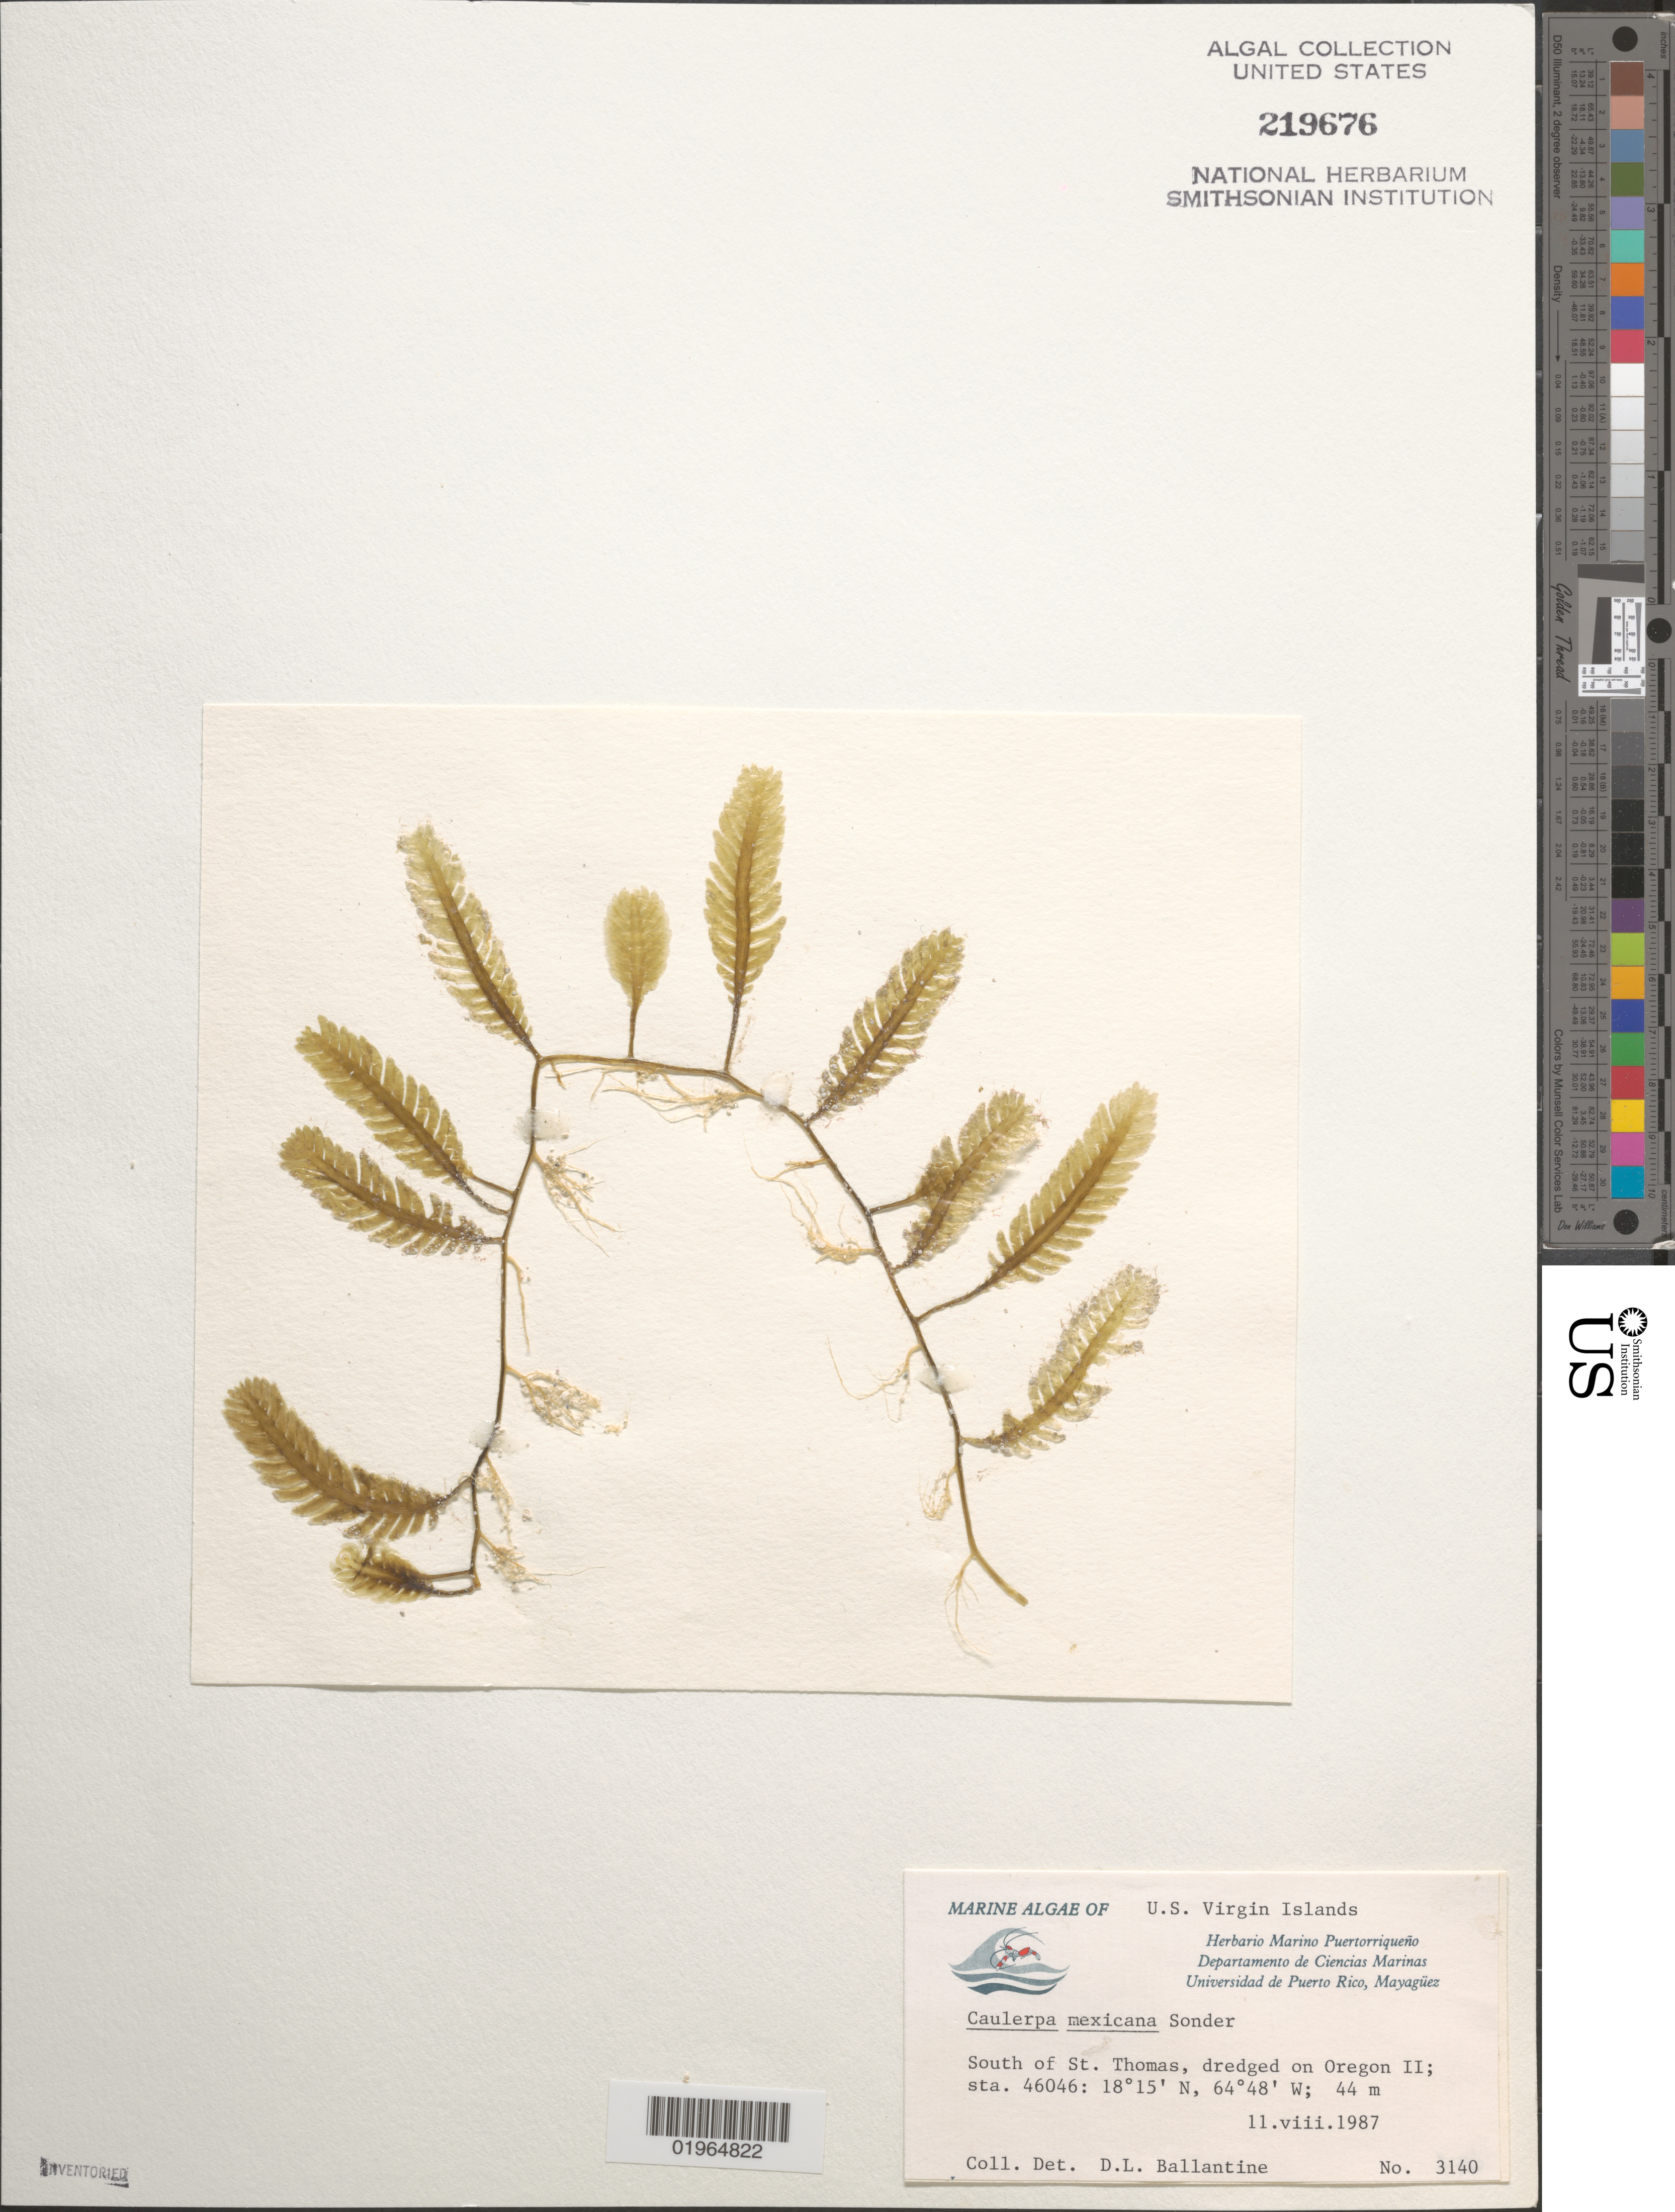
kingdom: Plantae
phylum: Chlorophyta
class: Ulvophyceae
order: Bryopsidales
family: Caulerpaceae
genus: Caulerpa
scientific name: Caulerpa mexicana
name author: Sond. ex Kütz.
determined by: Ballantine, D. L.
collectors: D.L. Ballantine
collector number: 3140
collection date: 1987-08-11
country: U.S. Virgin Islands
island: St. Thomas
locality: Dredged on Oregon II; sta. 46046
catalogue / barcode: US 219676